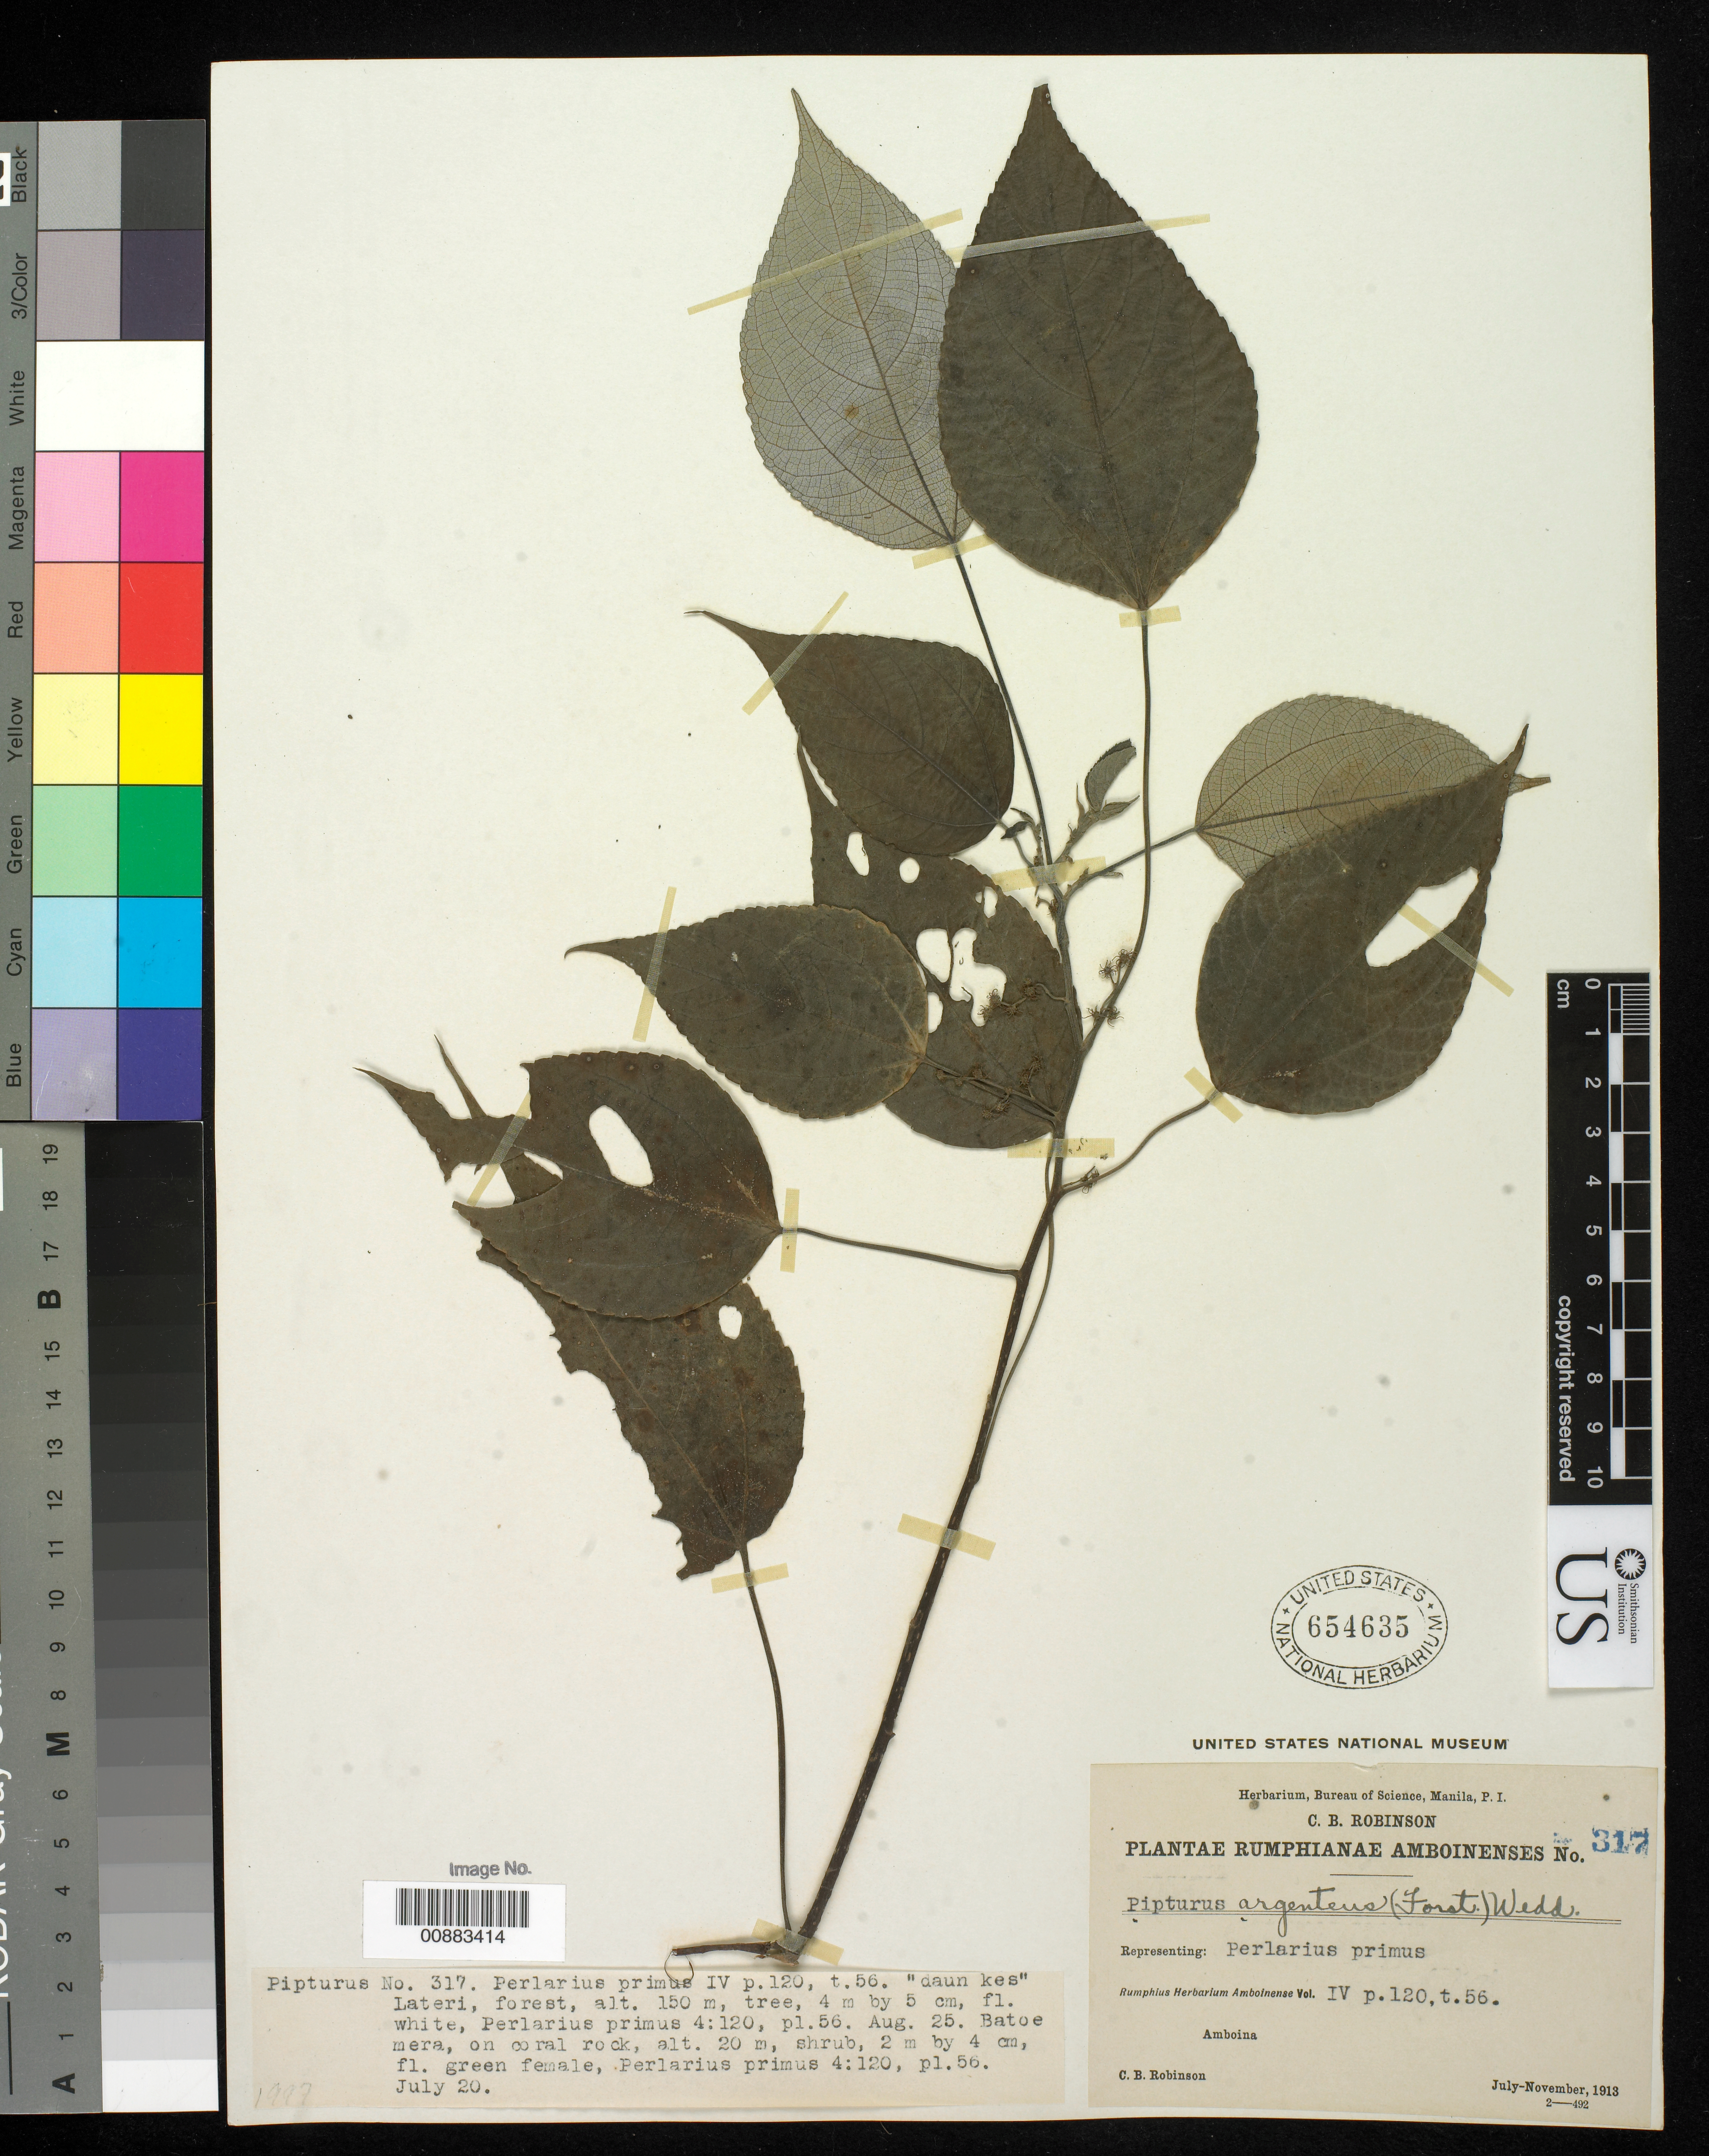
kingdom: Plantae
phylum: Tracheophyta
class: Magnoliopsida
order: Rosales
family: Urticaceae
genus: Pipturus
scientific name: Pipturus argenteus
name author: (G. Forst.) Wedd.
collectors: C. Robinson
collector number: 317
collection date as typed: Jul 1913 to Nov 1913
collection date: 1913-07/1913-11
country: Philippines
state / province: National Capital Region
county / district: Manila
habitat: Lateri forest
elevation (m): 150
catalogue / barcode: US 654635